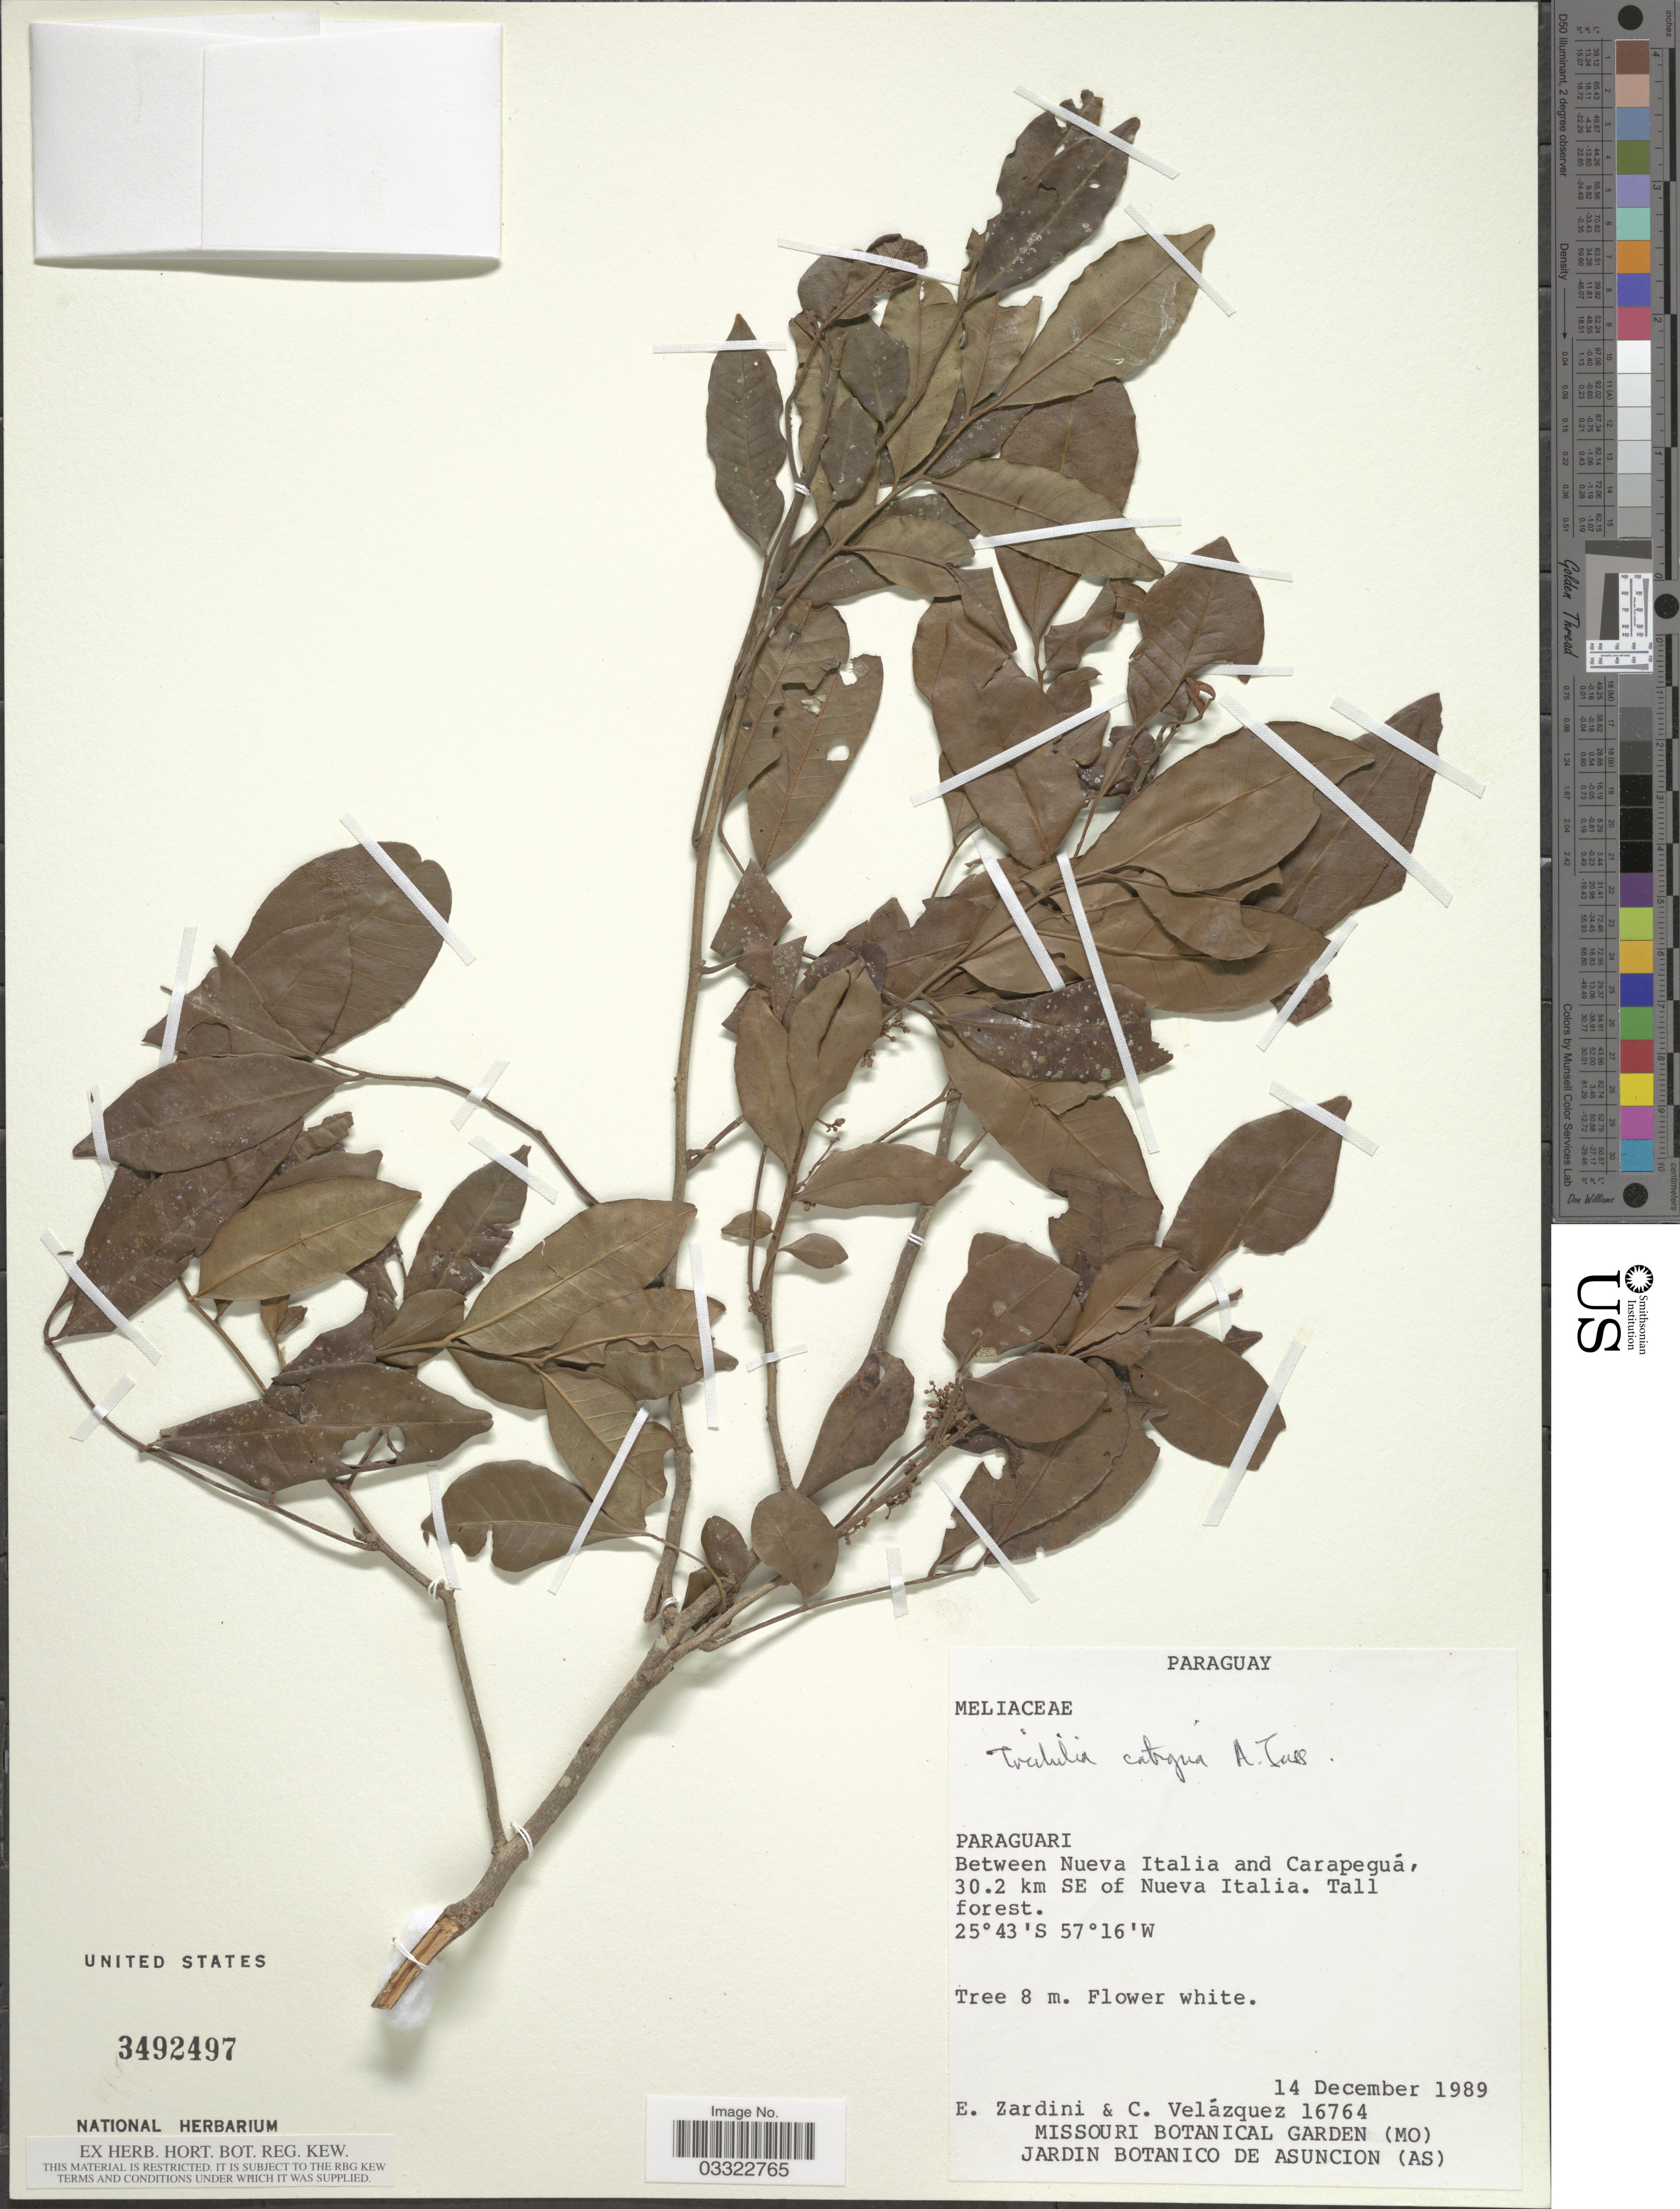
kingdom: Plantae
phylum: Tracheophyta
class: Magnoliopsida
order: Sapindales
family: Meliaceae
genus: Trichilia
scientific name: Trichilia catigua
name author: A. Juss.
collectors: E. Zardini & C. Velázquez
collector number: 16764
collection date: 1989-12-14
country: Paraguay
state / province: Paraguari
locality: Between Nueva Italia and Carapeguá, 30.2 km SE of Nueva Italia.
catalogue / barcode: US 3492497